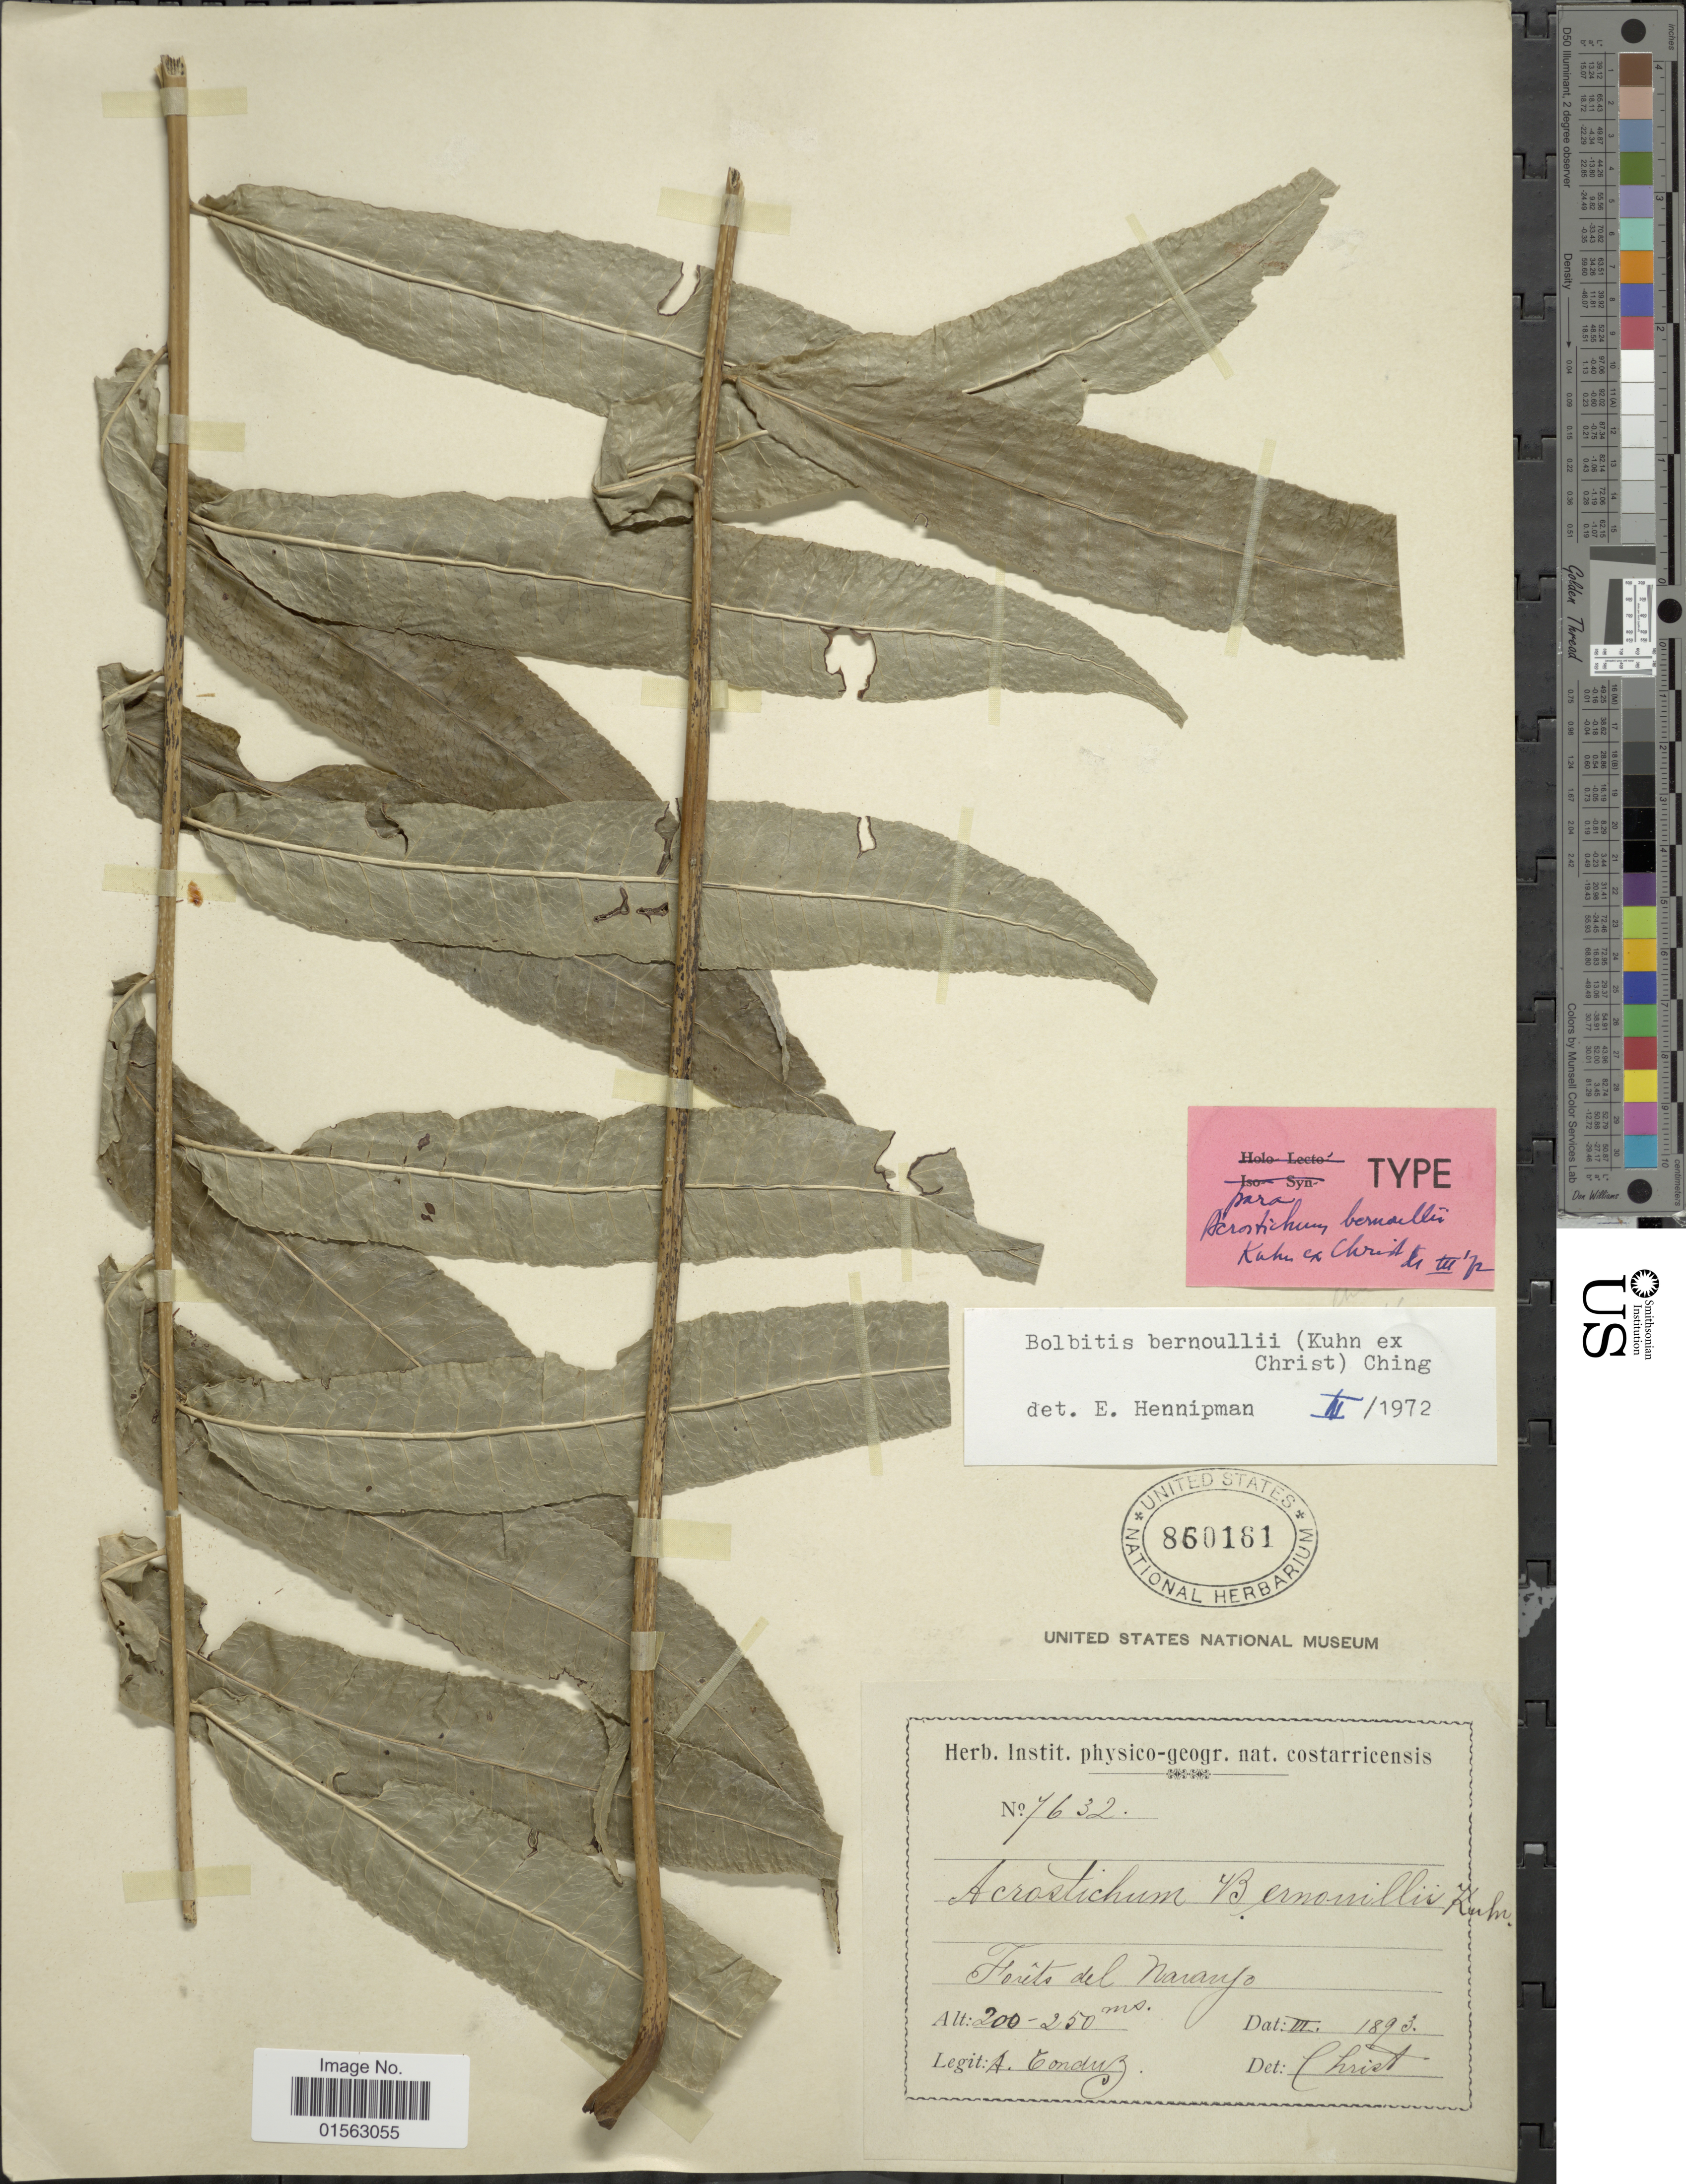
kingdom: Plantae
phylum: Tracheophyta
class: Polypodiopsida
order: Polypodiales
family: Dryopteridaceae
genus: Mickelia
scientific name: Mickelia bernoullii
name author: (Kuhn ex Christ) R.C. Moran et al.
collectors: A. Tonduz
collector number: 7632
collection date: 1893-03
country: Costa Rica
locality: Forêts del Naranjo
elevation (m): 200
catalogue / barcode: US 860161